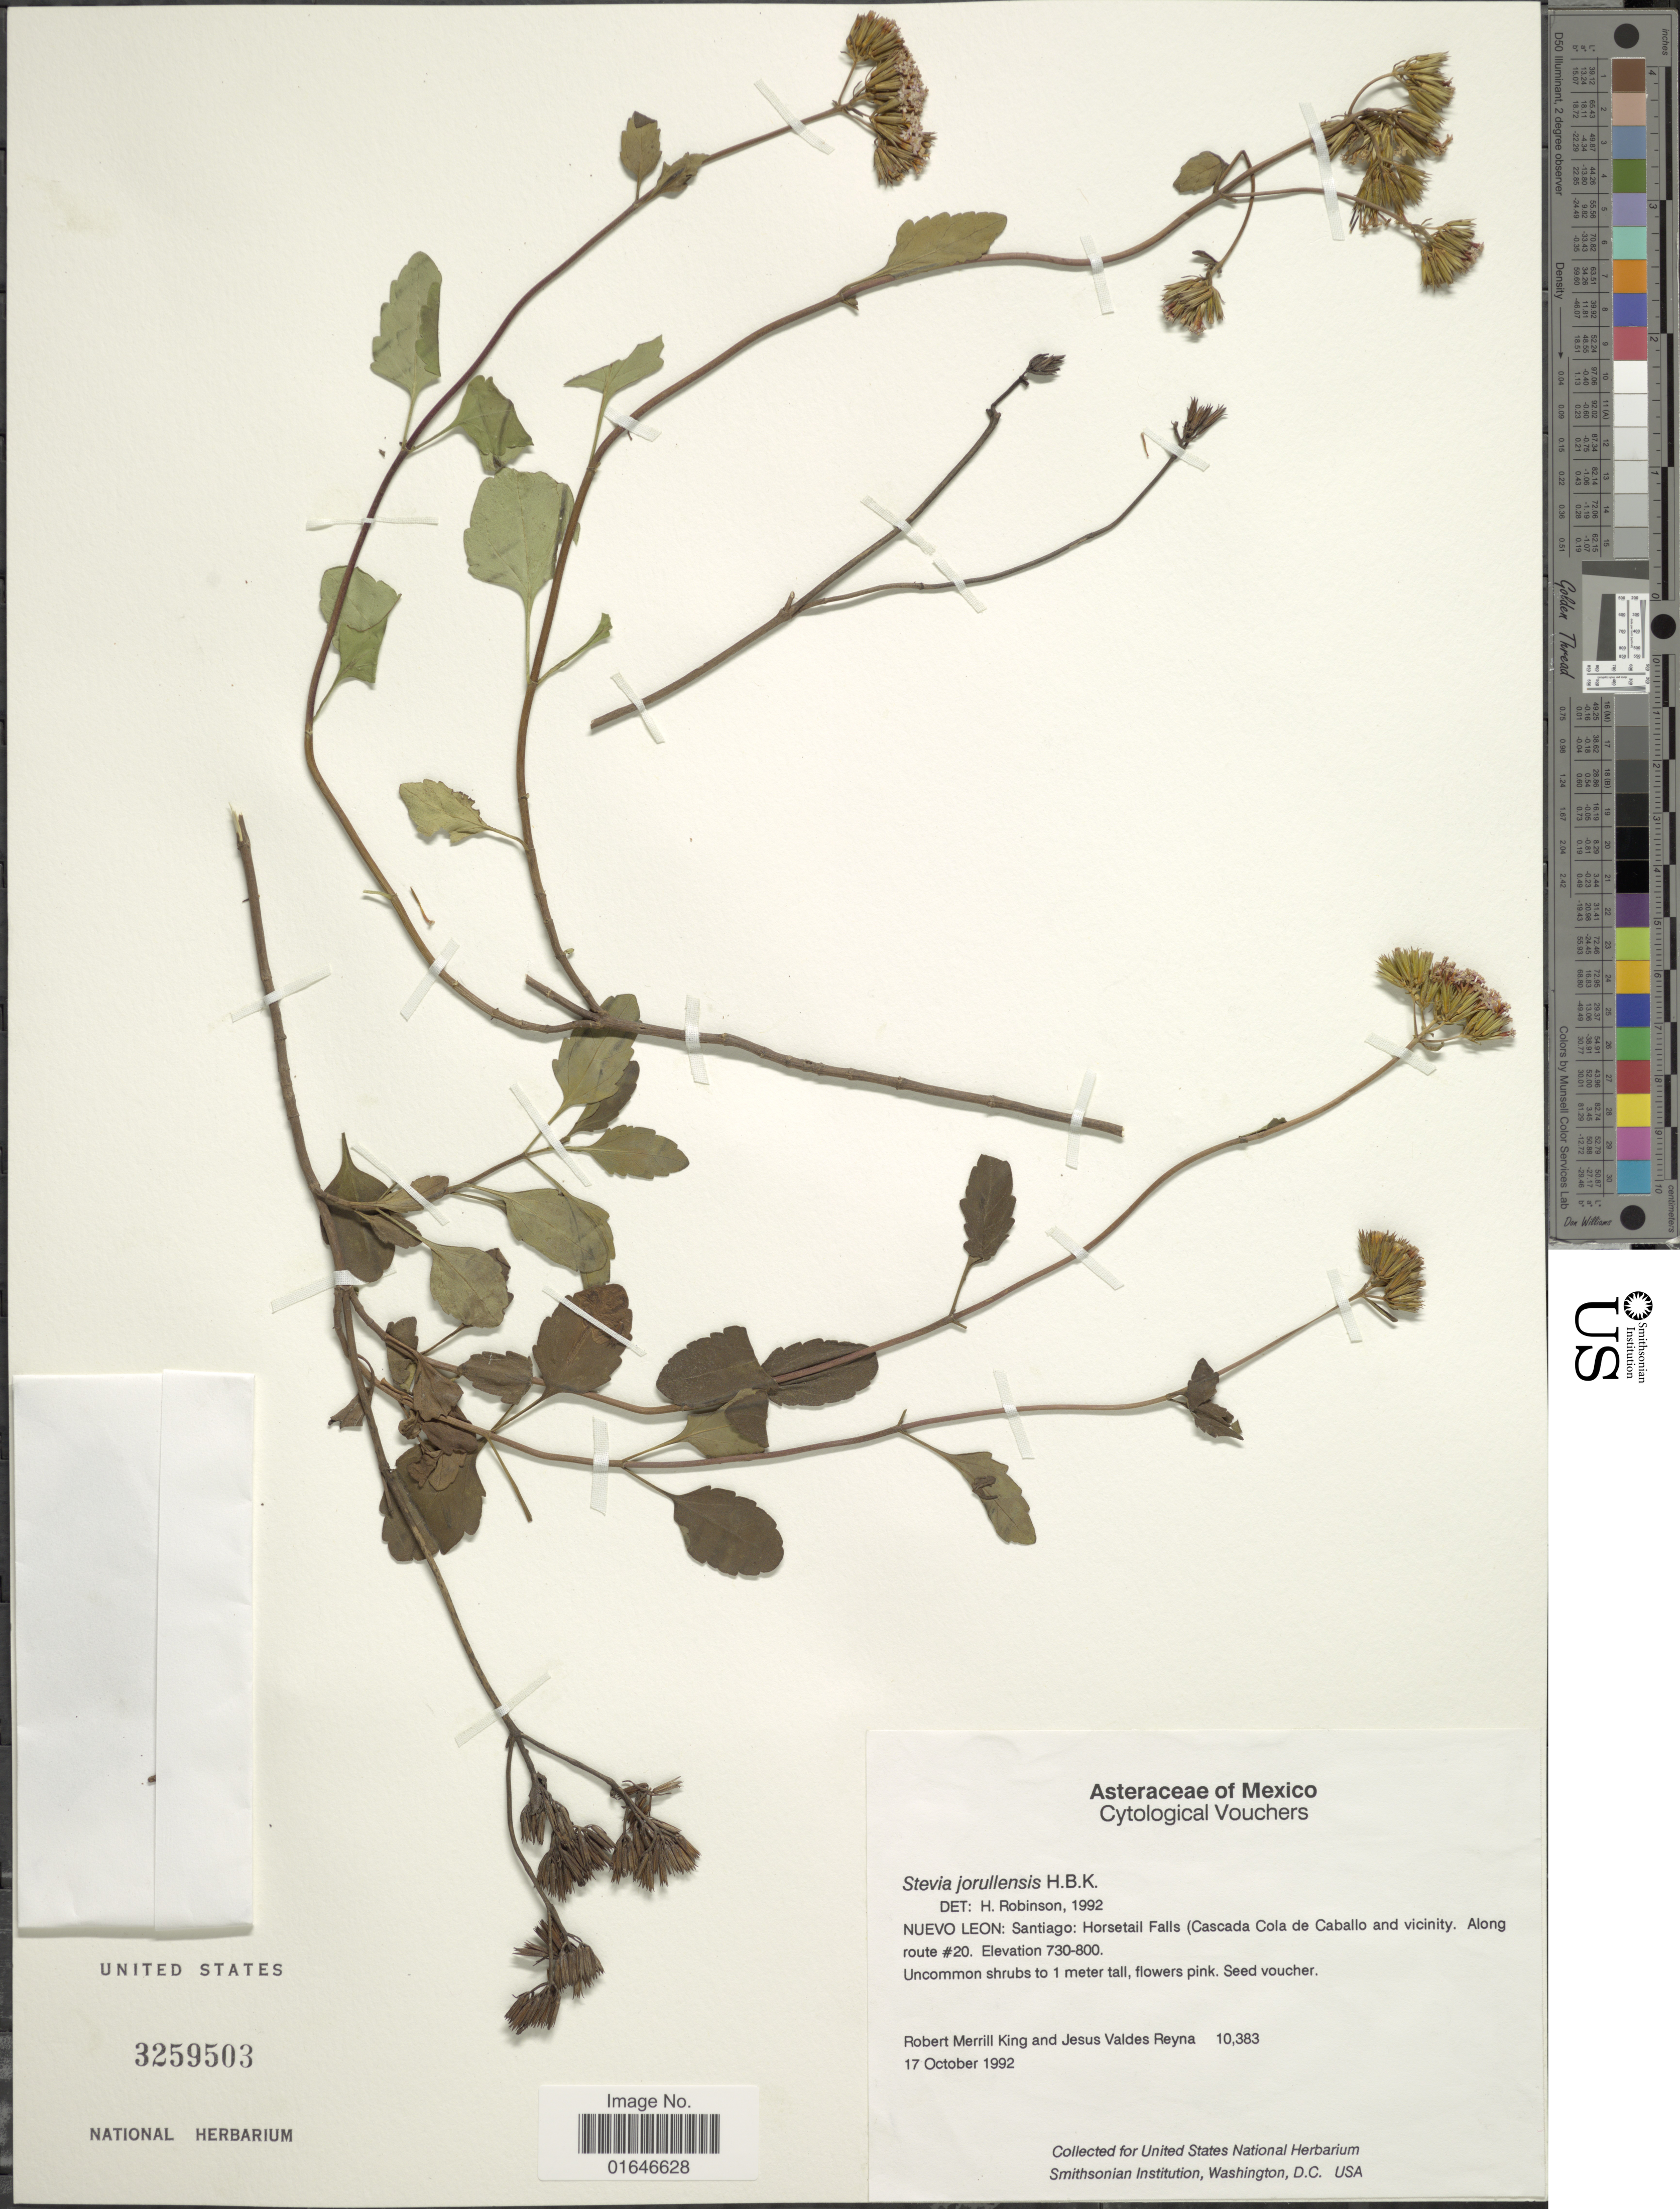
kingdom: Plantae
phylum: Tracheophyta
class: Magnoliopsida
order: Asterales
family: Asteraceae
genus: Stevia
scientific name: Stevia jorullensis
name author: Kunth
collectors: R. M. King & J. Valdés-Reyna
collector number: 10383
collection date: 1992-10-17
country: Mexico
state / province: Nuevo León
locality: Santiago: Horsetail Falls ( Cascad Cola de Caballo and Vicinity. Along Route #20.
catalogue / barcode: US 3259503